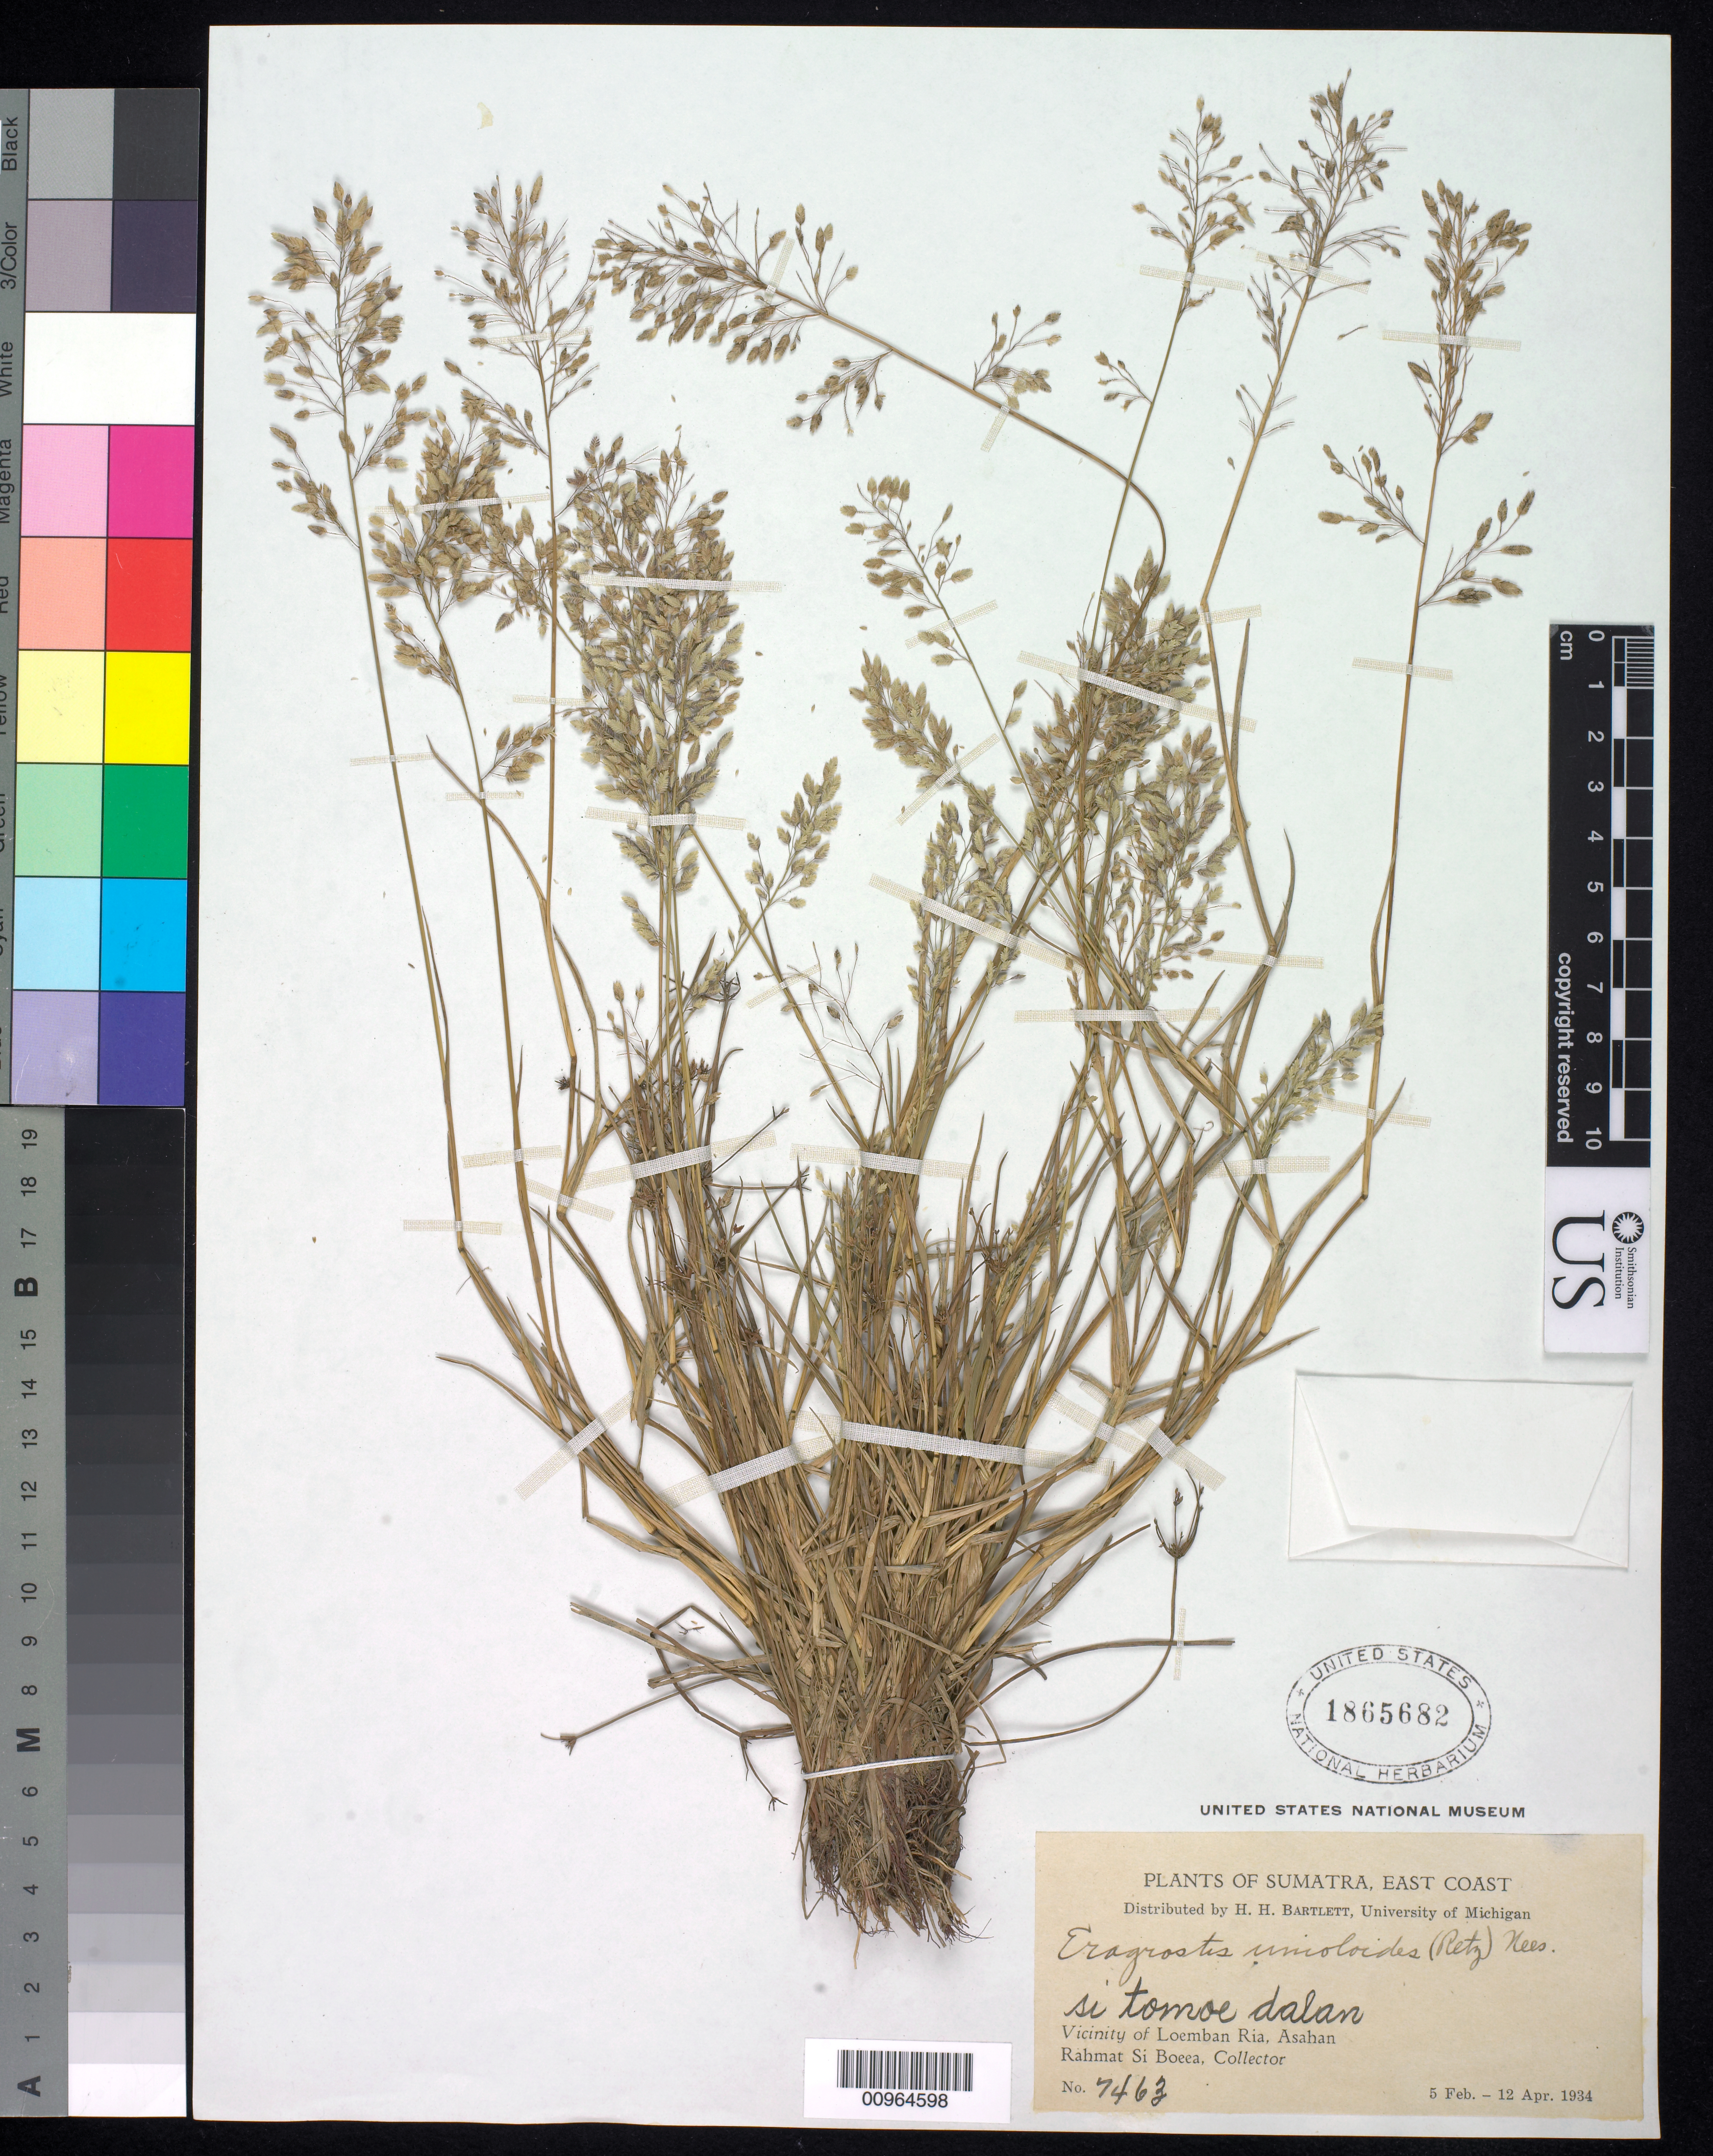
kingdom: Plantae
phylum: Tracheophyta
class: Liliopsida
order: Poales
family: Poaceae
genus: Eragrostis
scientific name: Eragrostis rubens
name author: (Lam.) Hochst. ex Miq.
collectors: Rahmat Si Boeea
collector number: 7463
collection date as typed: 05 Feb 1934 to 12 Apr 1934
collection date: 1934-02-05/1934-04-12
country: Indonesia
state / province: Sumatra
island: Sumatra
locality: Vicinity of Loemban Ria, Asahan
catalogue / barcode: US 1865682